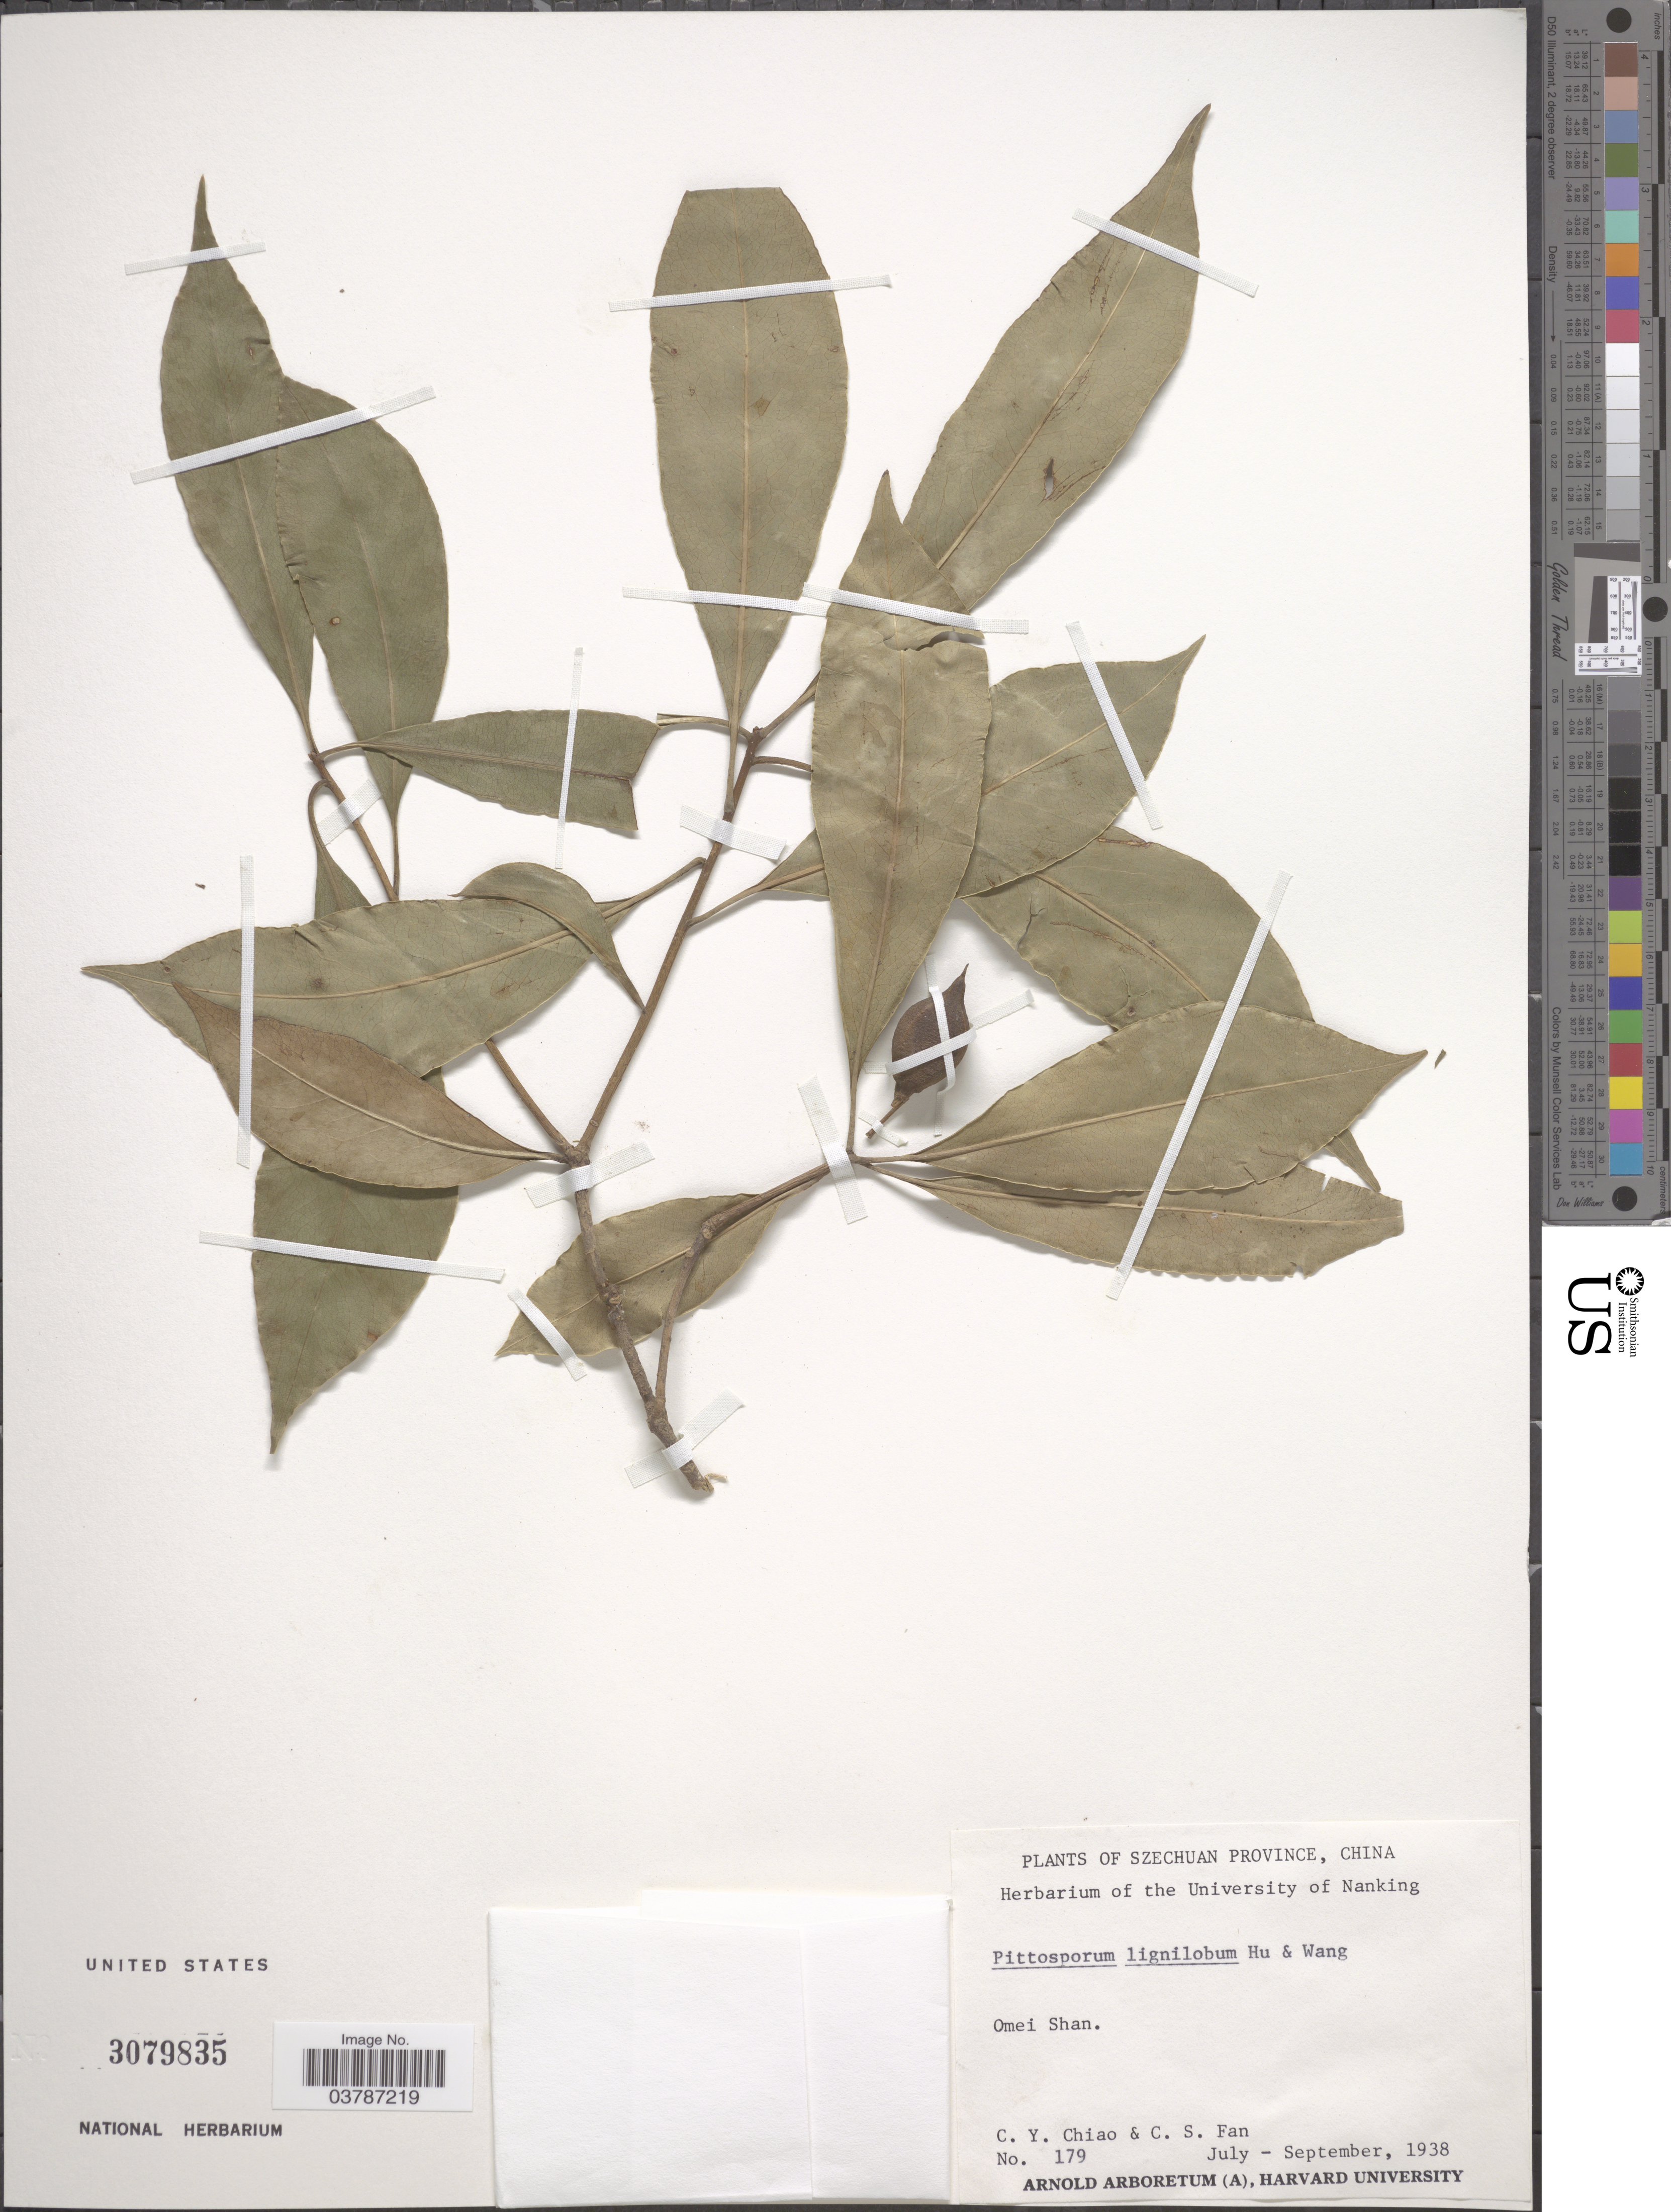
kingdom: Plantae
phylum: Tracheophyta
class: Magnoliopsida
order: Apiales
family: Pittosporaceae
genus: Pittosporum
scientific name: Pittosporum lignilobum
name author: Hu & F.T. Wang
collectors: C. Y. Chiao & C. S. Fan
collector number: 179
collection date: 1938-07/1938-09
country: China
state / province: Sichuan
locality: Szechuan Province. Omei Shan.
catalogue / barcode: US 3079835